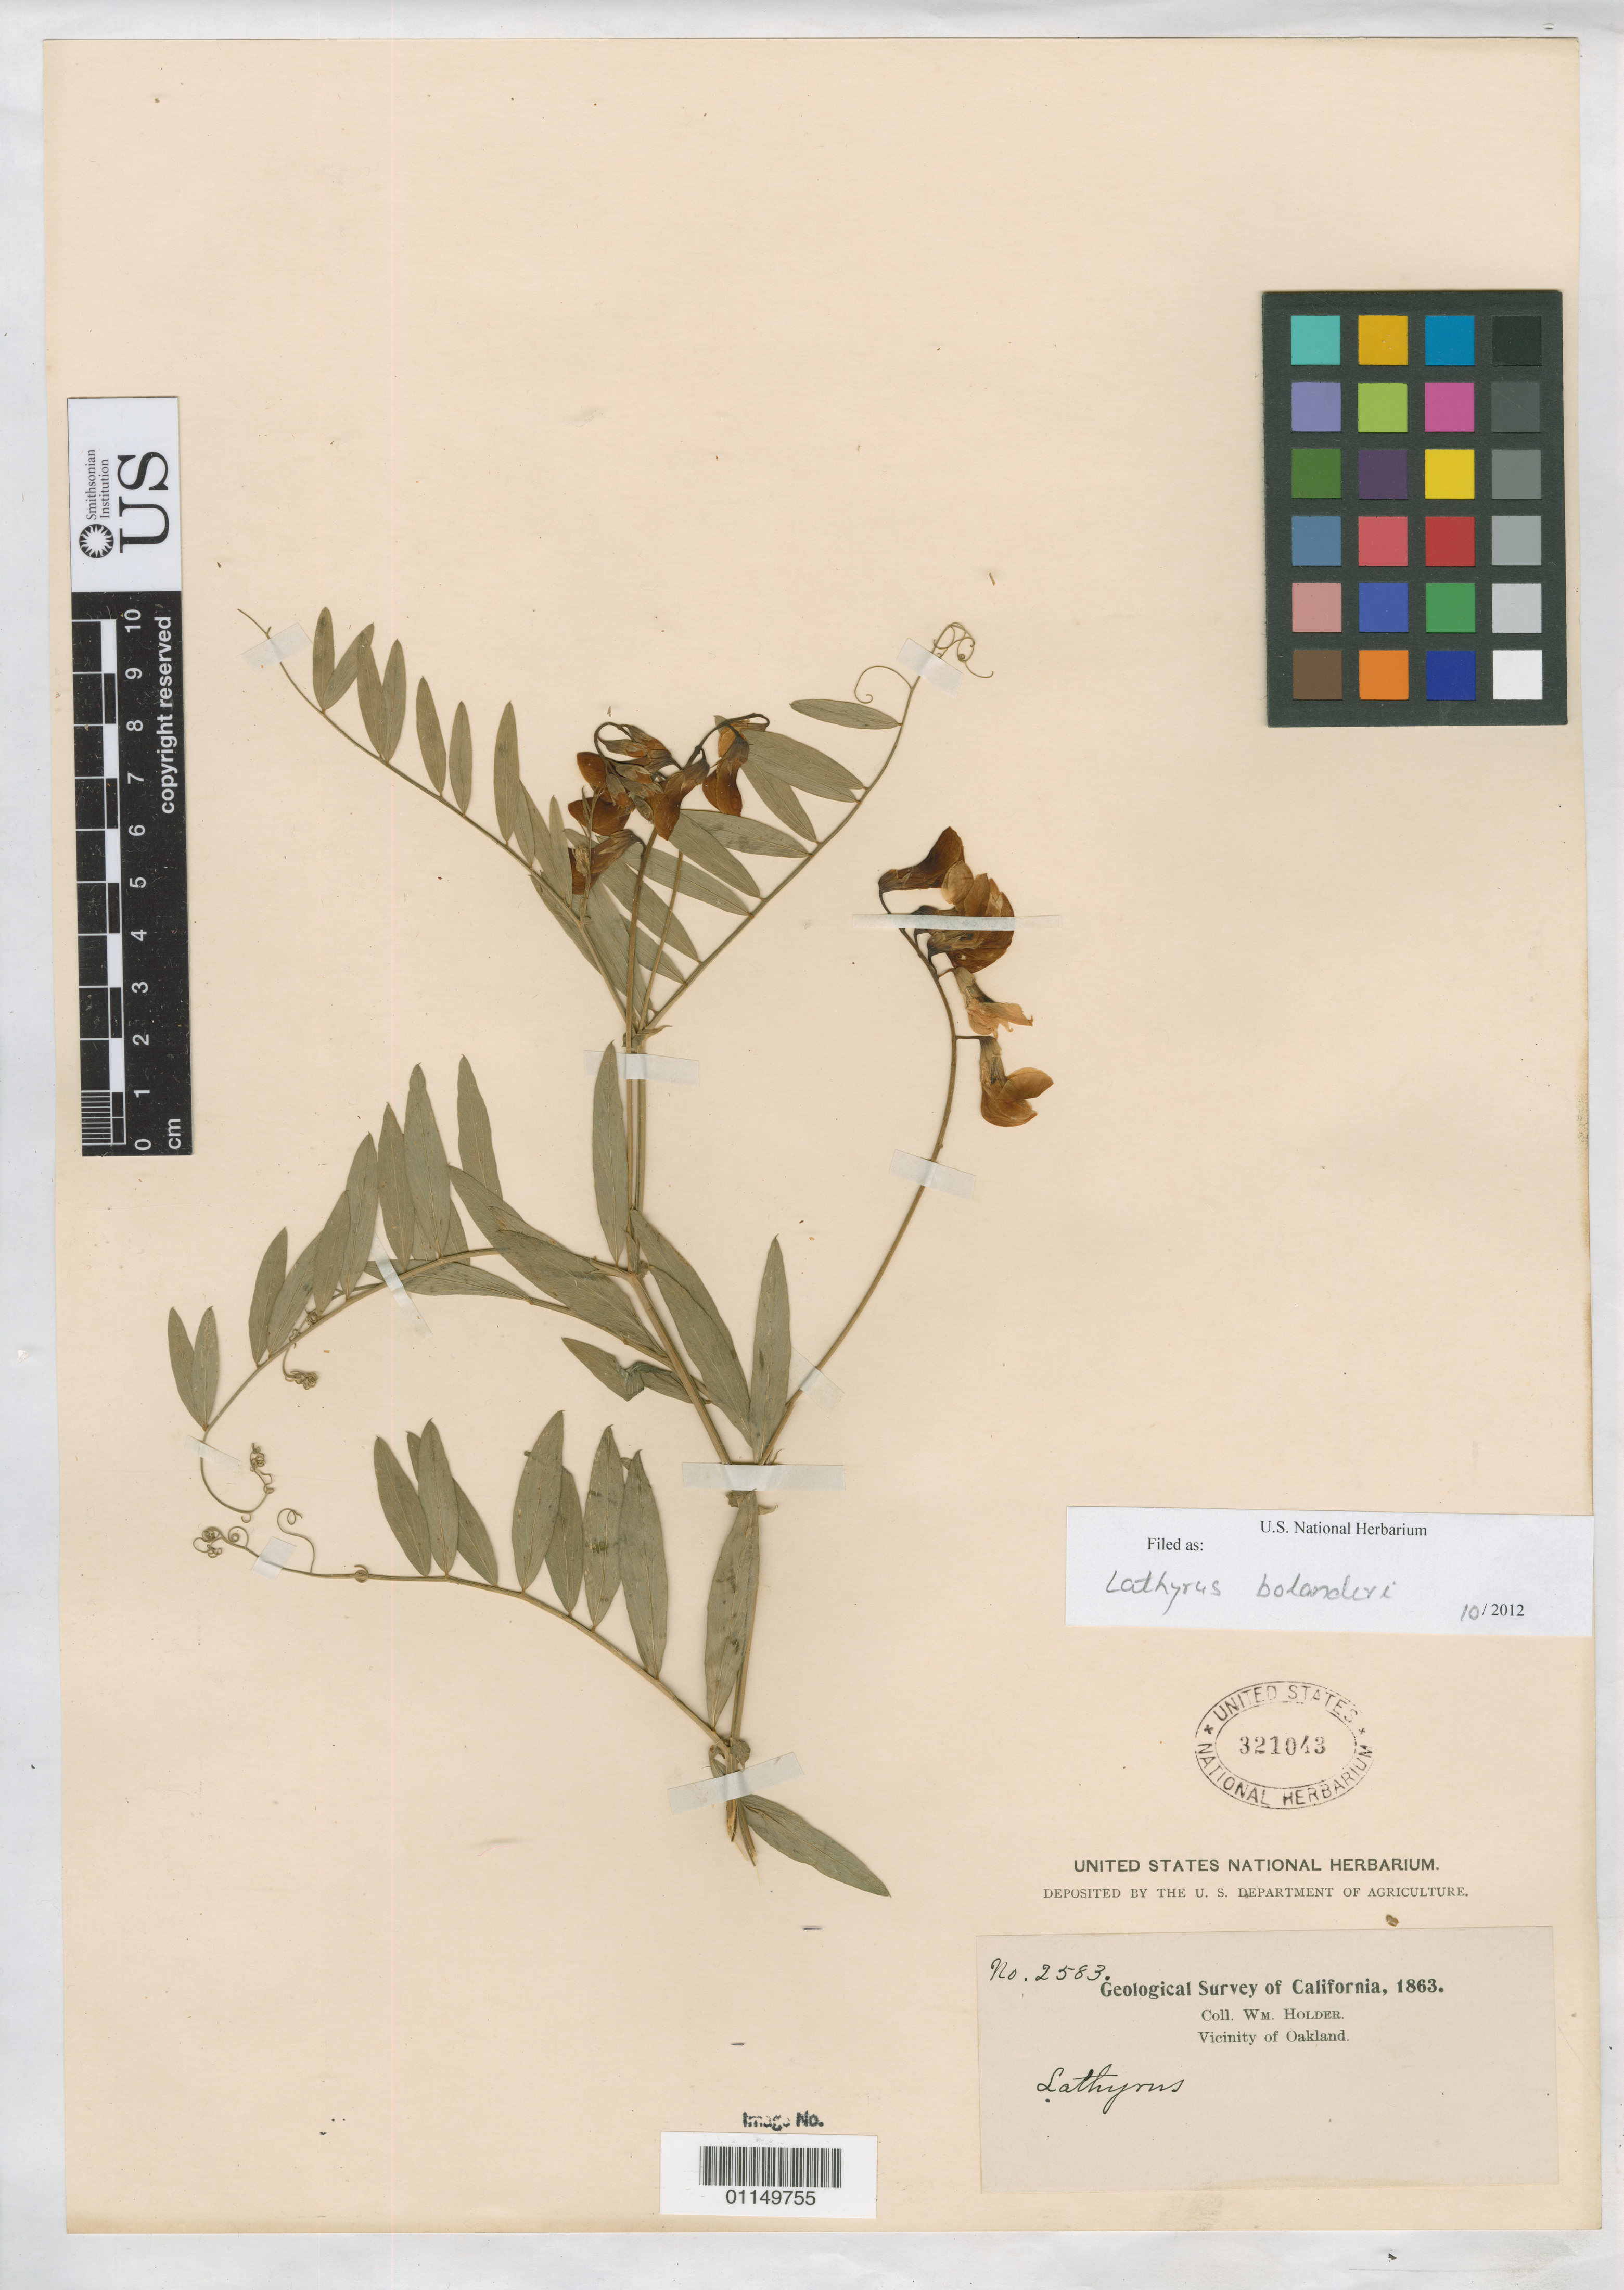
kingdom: Plantae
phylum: Tracheophyta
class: Magnoliopsida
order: Fabales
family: Fabaceae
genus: Lathyrus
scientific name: Lathyrus bolanderi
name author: S. Watson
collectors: W. Holder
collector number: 2583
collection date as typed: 1863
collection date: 1863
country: United States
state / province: California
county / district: Alameda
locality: Vicinity of Oakland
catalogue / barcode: US 321043